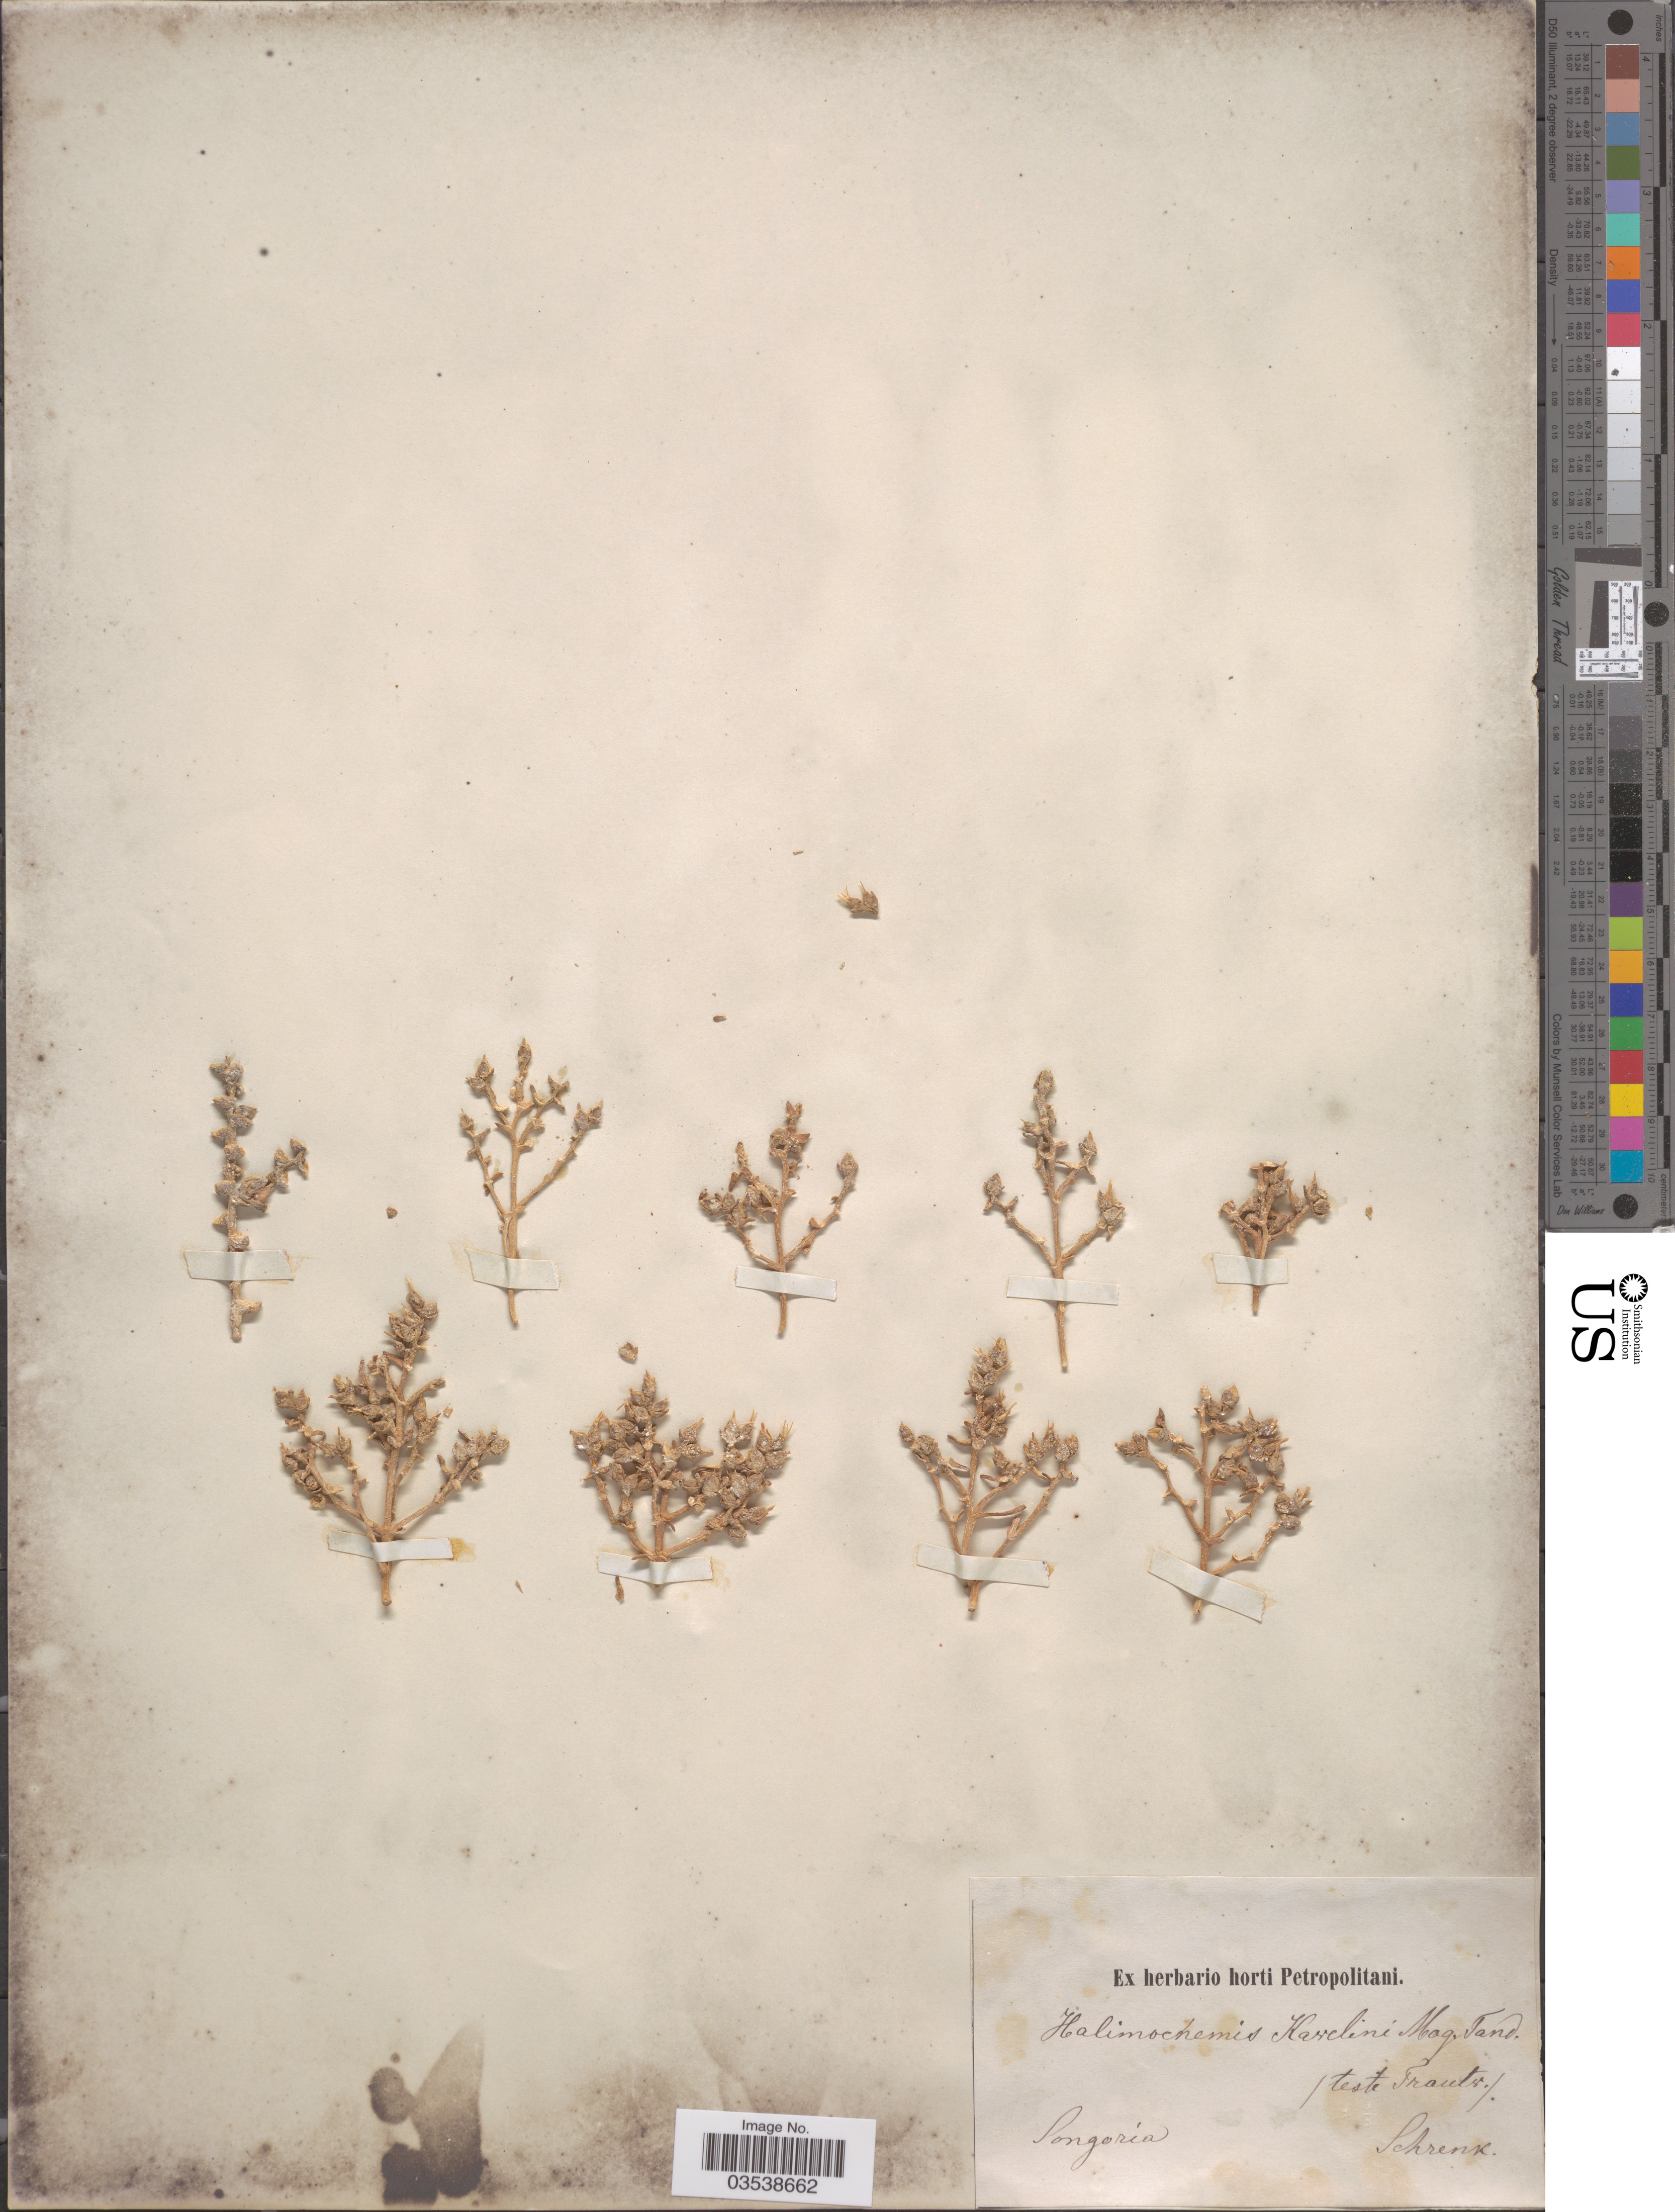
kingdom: Plantae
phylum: Tracheophyta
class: Magnoliopsida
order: Caryophyllales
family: Amaranthaceae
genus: Halimocnemis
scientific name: Halimocnemis karelinii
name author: Moq.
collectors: A.G. Schrenk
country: Kazakhstan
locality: Songaria.